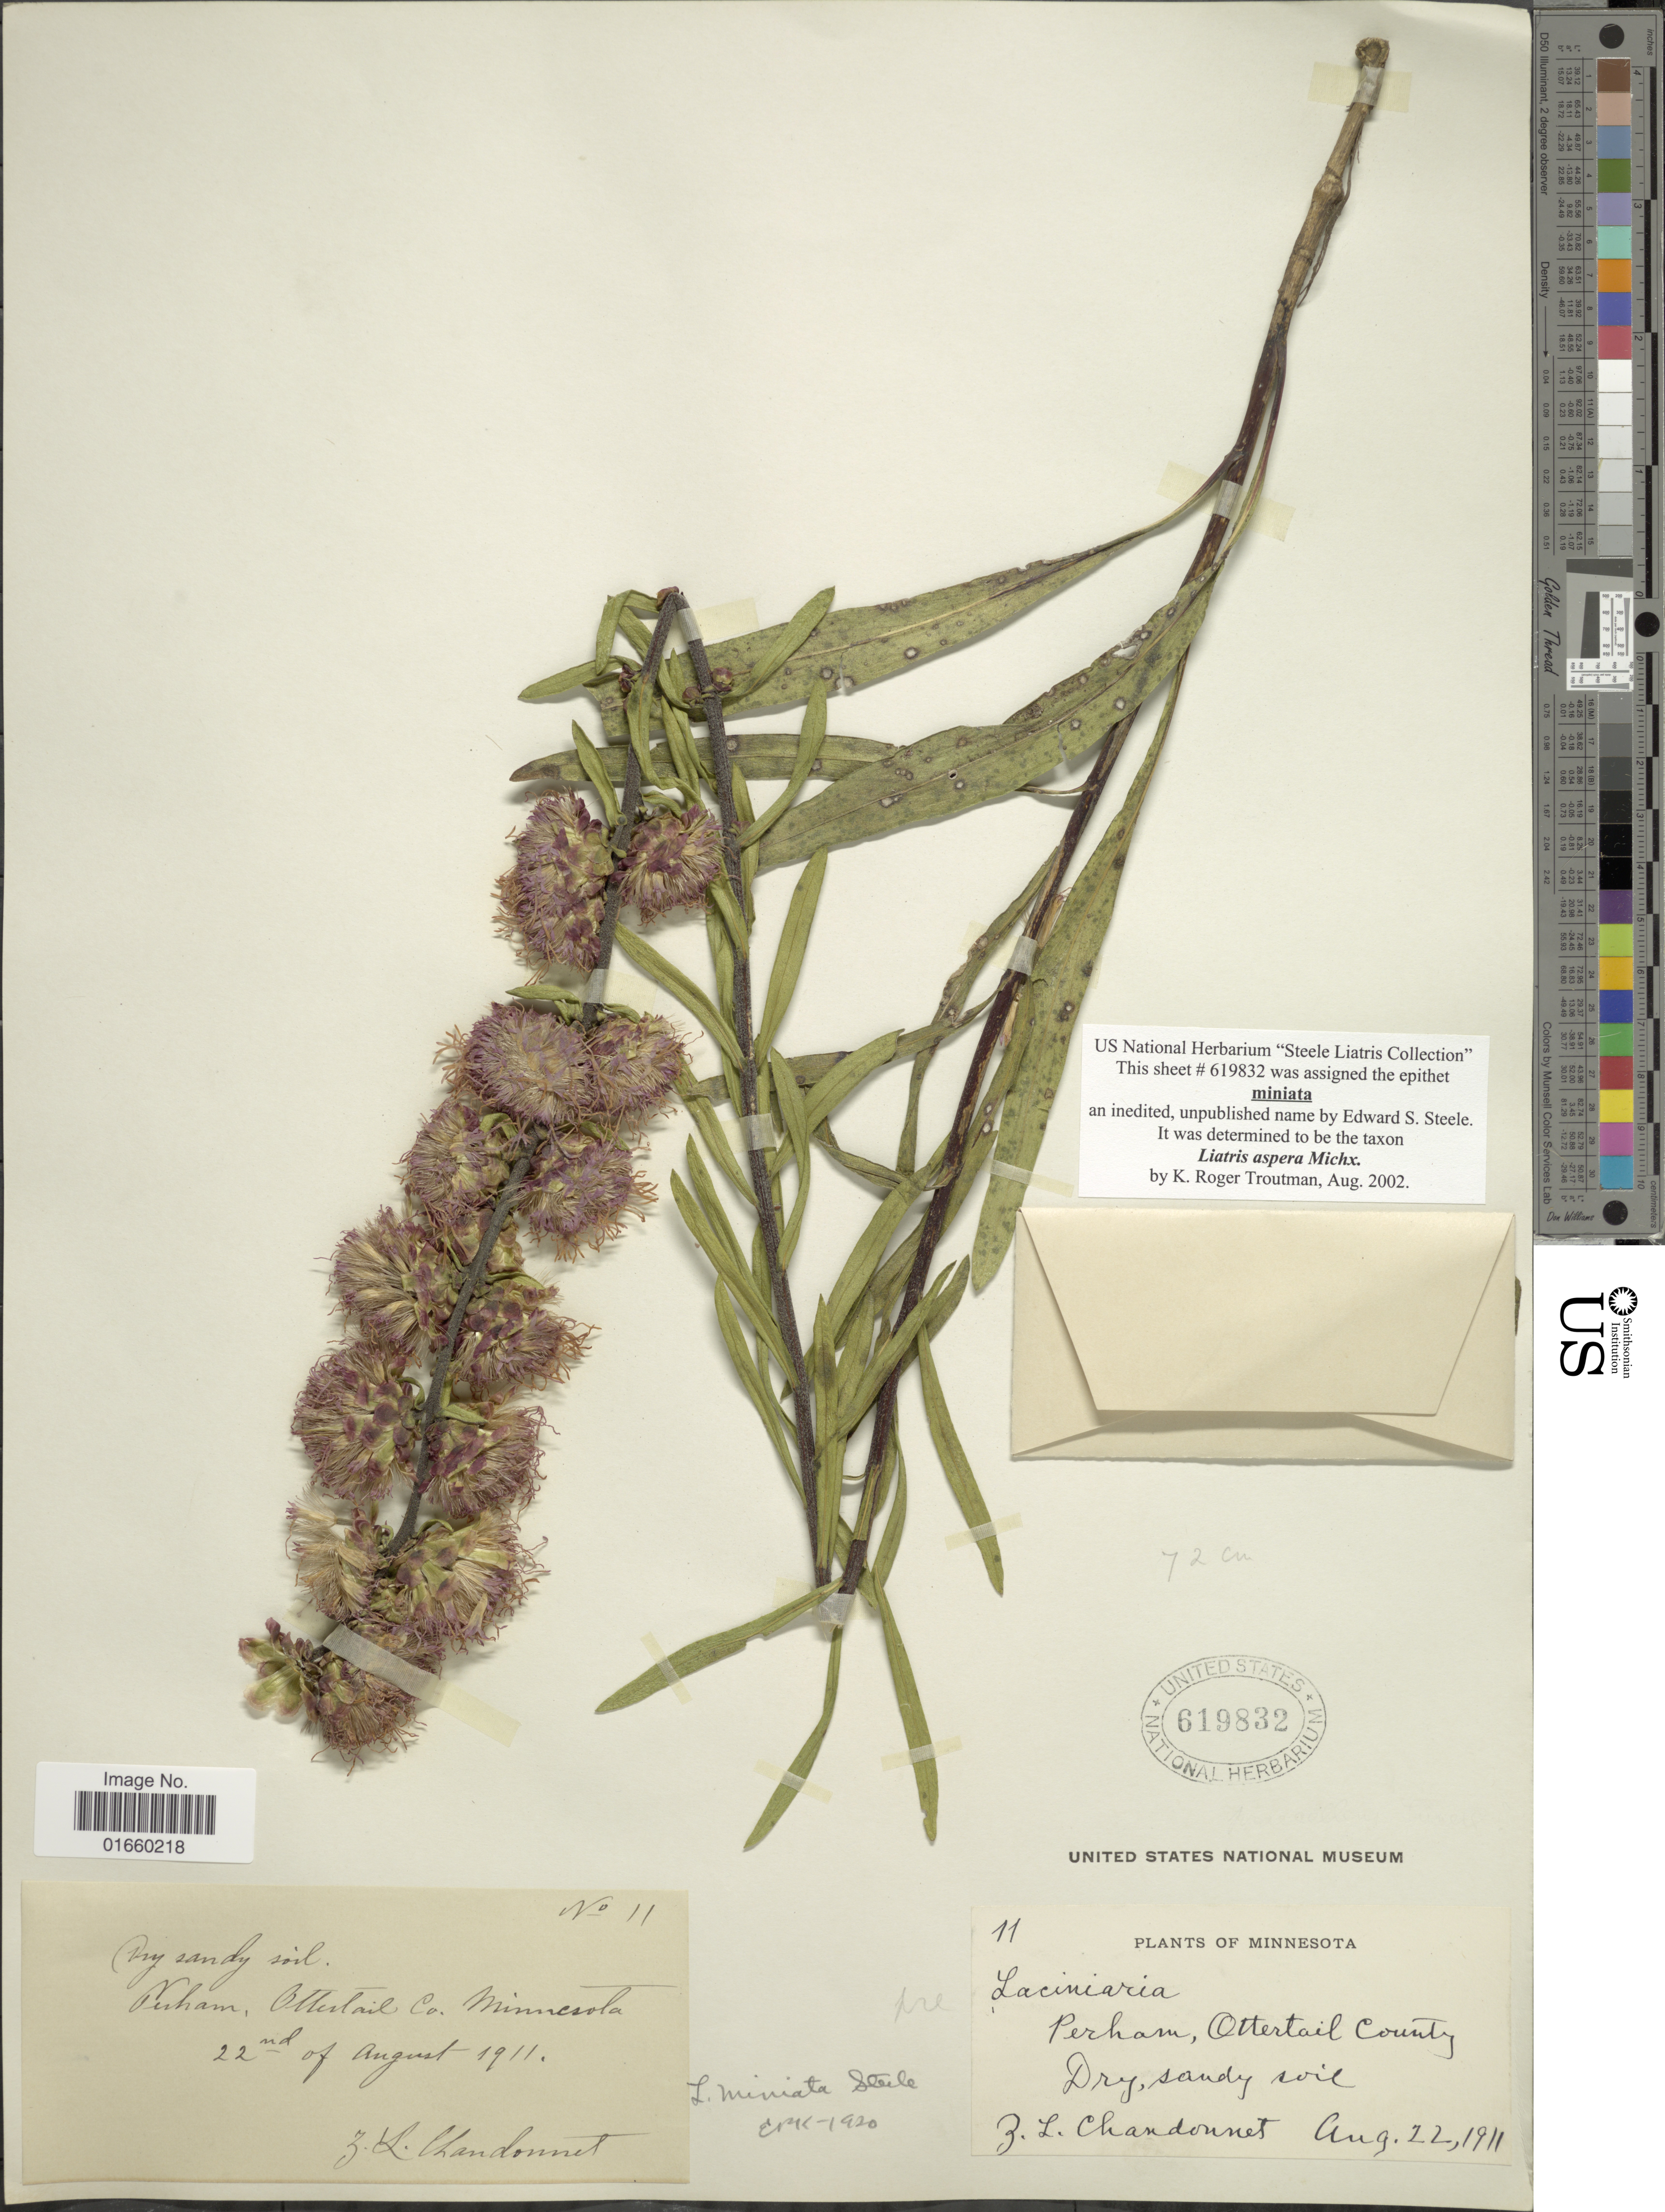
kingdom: Plantae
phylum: Tracheophyta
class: Magnoliopsida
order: Asterales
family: Asteraceae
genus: Liatris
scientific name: Liatris aspera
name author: Michx.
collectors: Z. Chandonnet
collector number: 11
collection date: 1911-08-22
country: United States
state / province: Minnesota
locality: Perham, Otter tail County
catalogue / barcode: US 619832